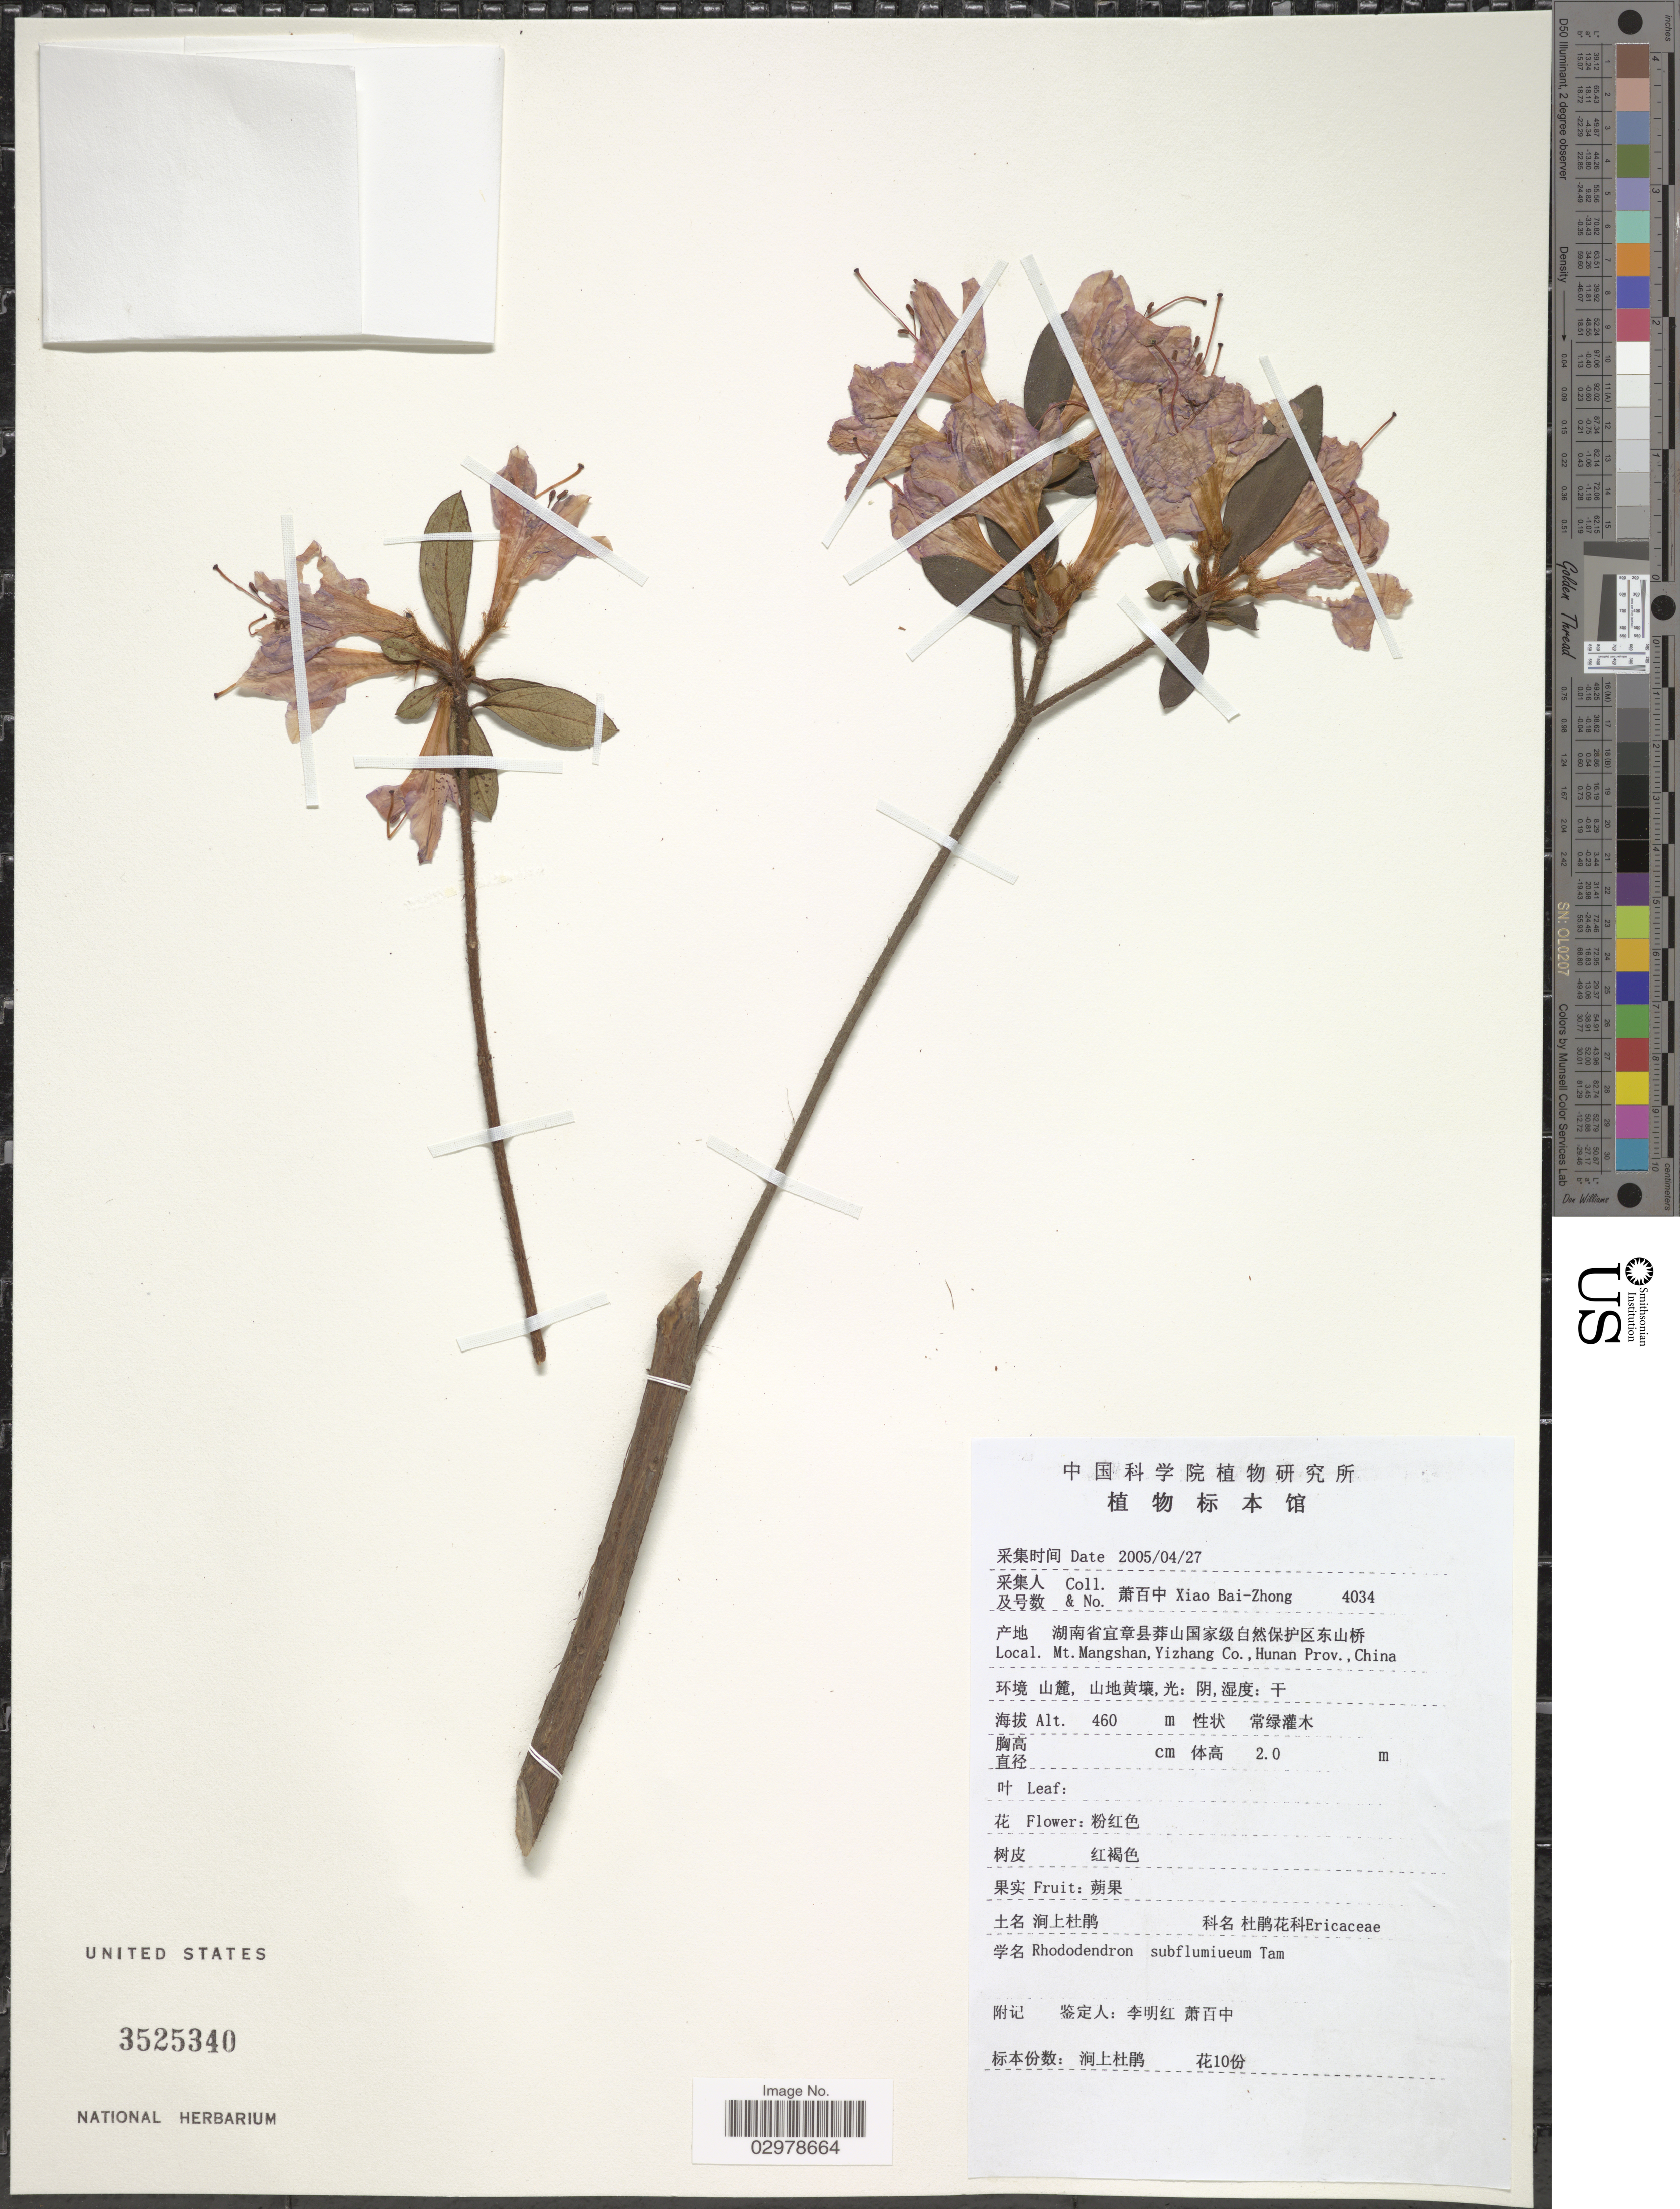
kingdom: Plantae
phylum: Tracheophyta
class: Magnoliopsida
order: Ericales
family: Ericaceae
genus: Rhododendron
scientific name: Rhododendron subflumineum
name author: P.C. Tam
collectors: B. Z. Xiao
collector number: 4034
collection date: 2005-04-27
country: China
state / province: Hunan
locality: Mt. Mangshan, Yizhang Co.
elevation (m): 460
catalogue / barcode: US 3525340